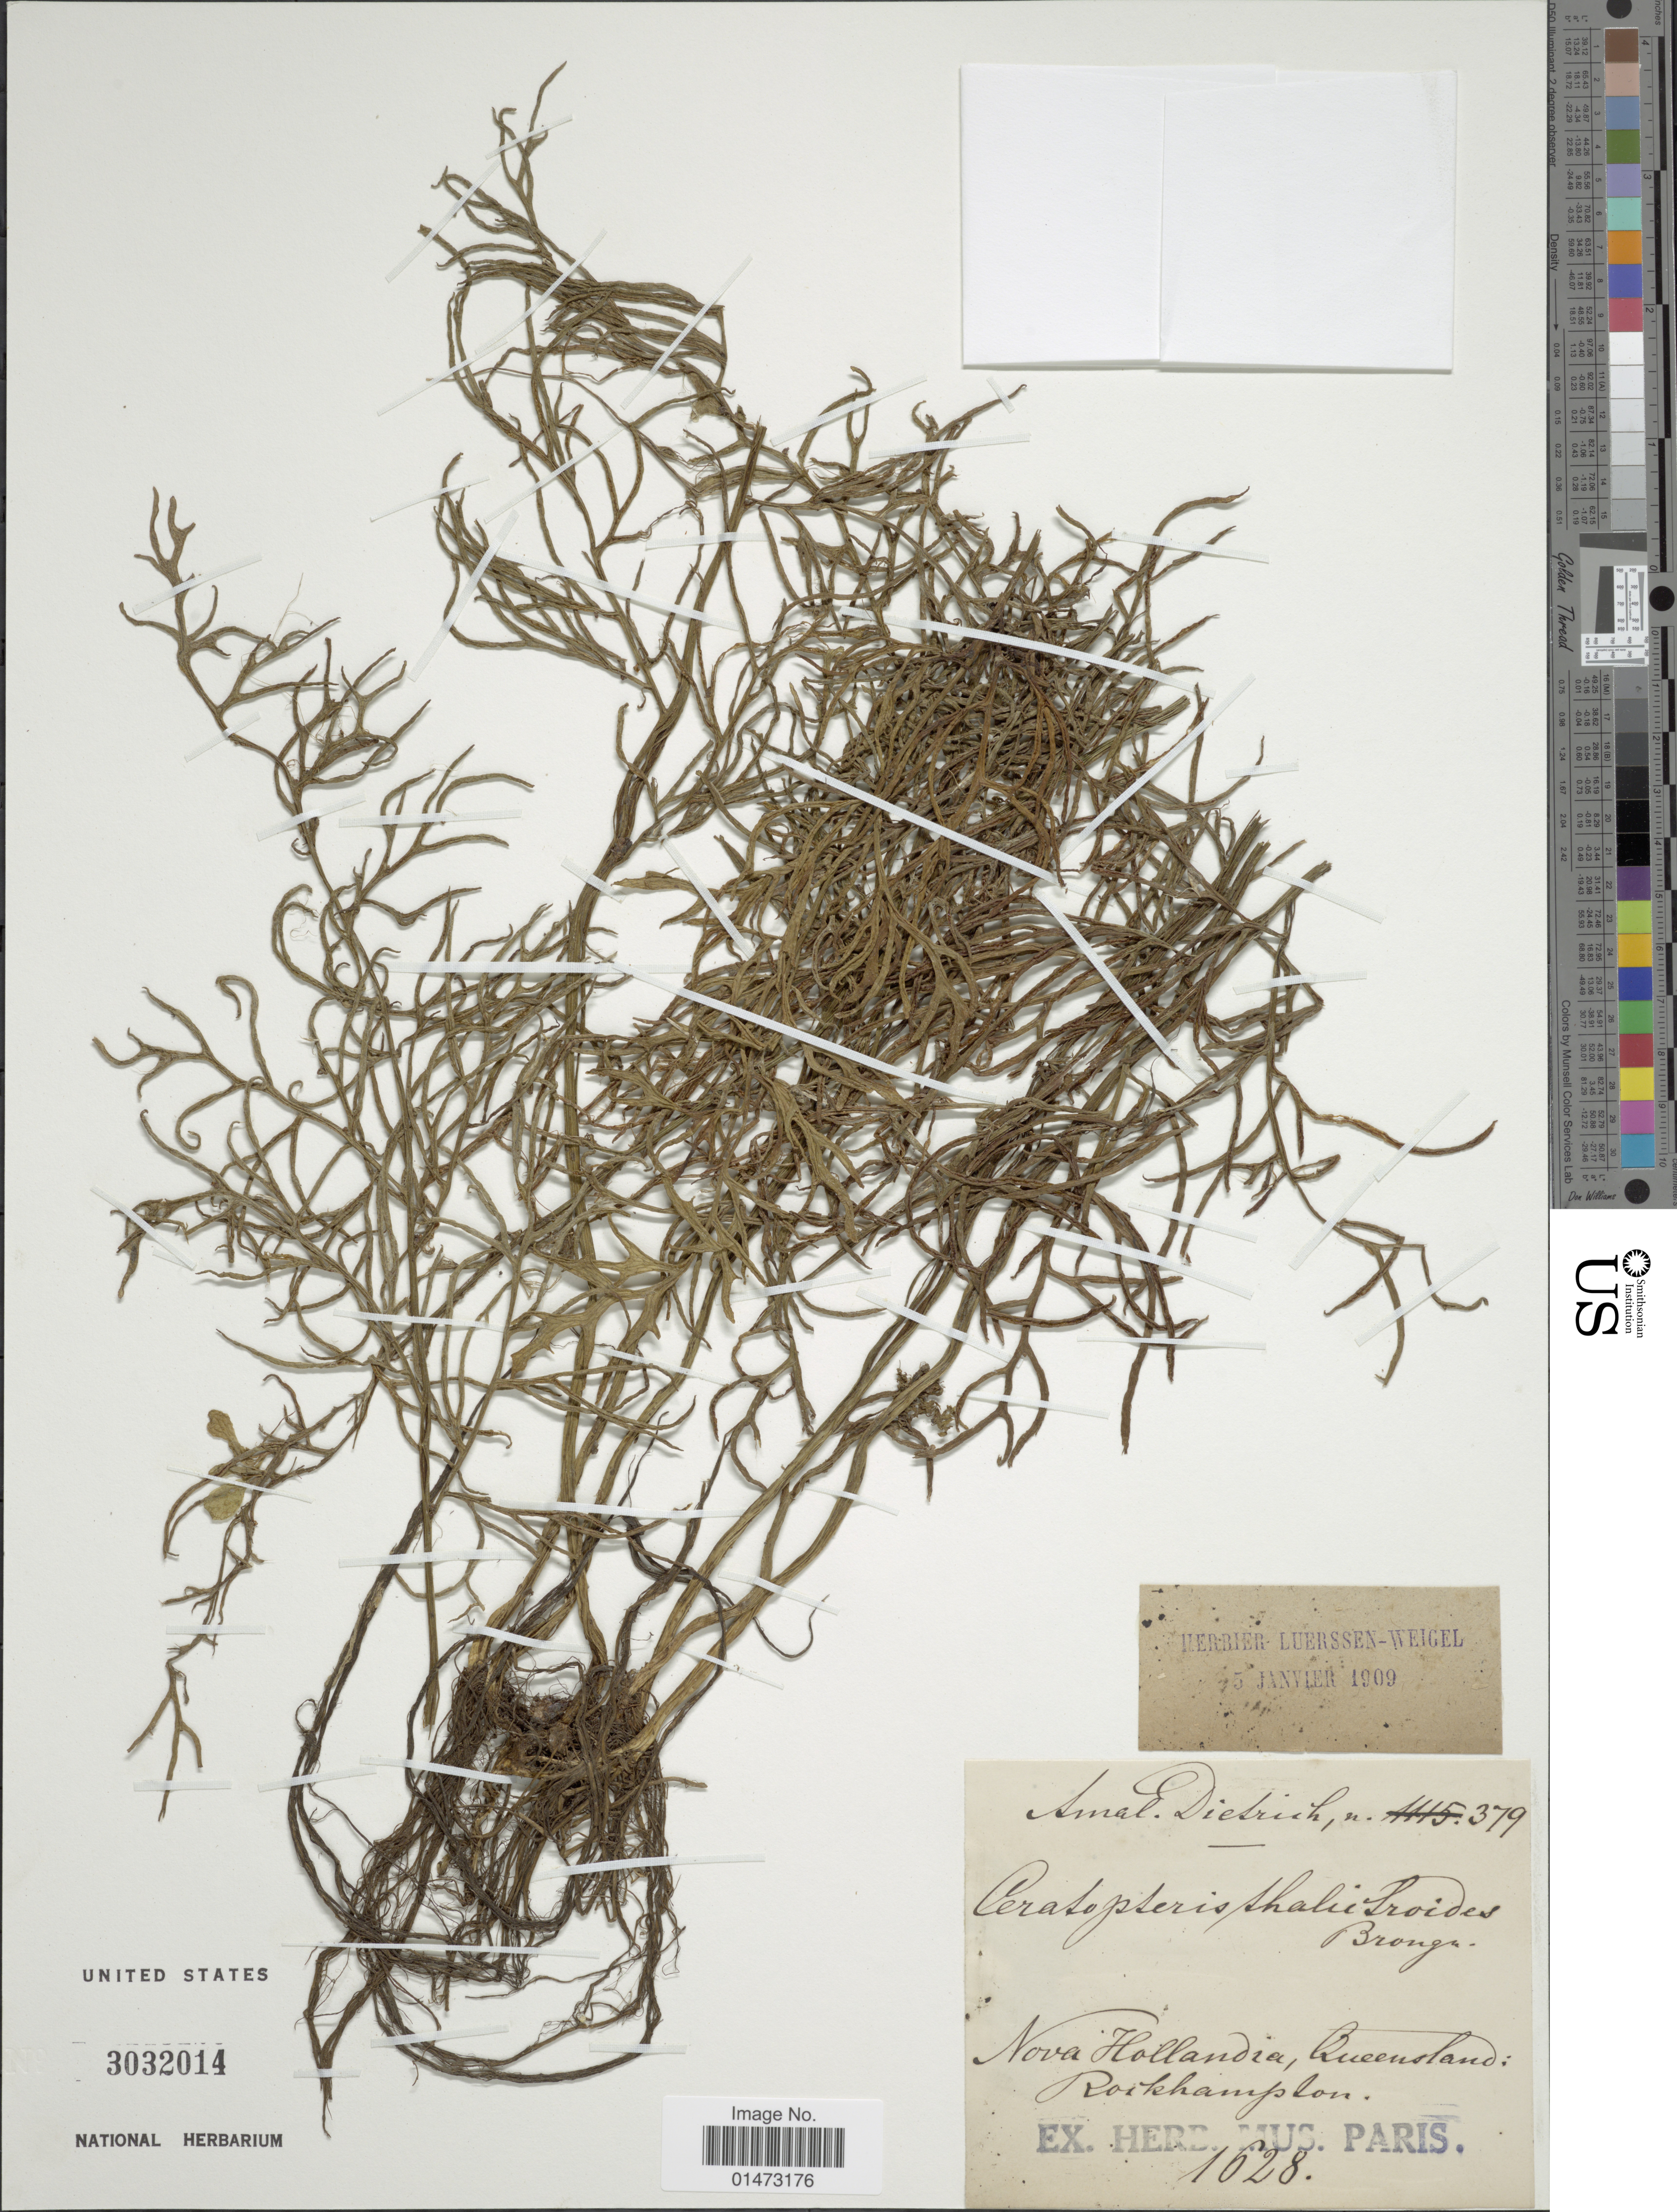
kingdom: Plantae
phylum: Tracheophyta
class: Polypodiopsida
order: Polypodiales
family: Pteridaceae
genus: Ceratopteris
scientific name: Ceratopteris thalictroides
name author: (L.) Brongn.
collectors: A. Dietrich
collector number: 379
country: Australia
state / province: Queensland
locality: Nova Hollandia, Rockhampton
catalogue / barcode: US 3032014